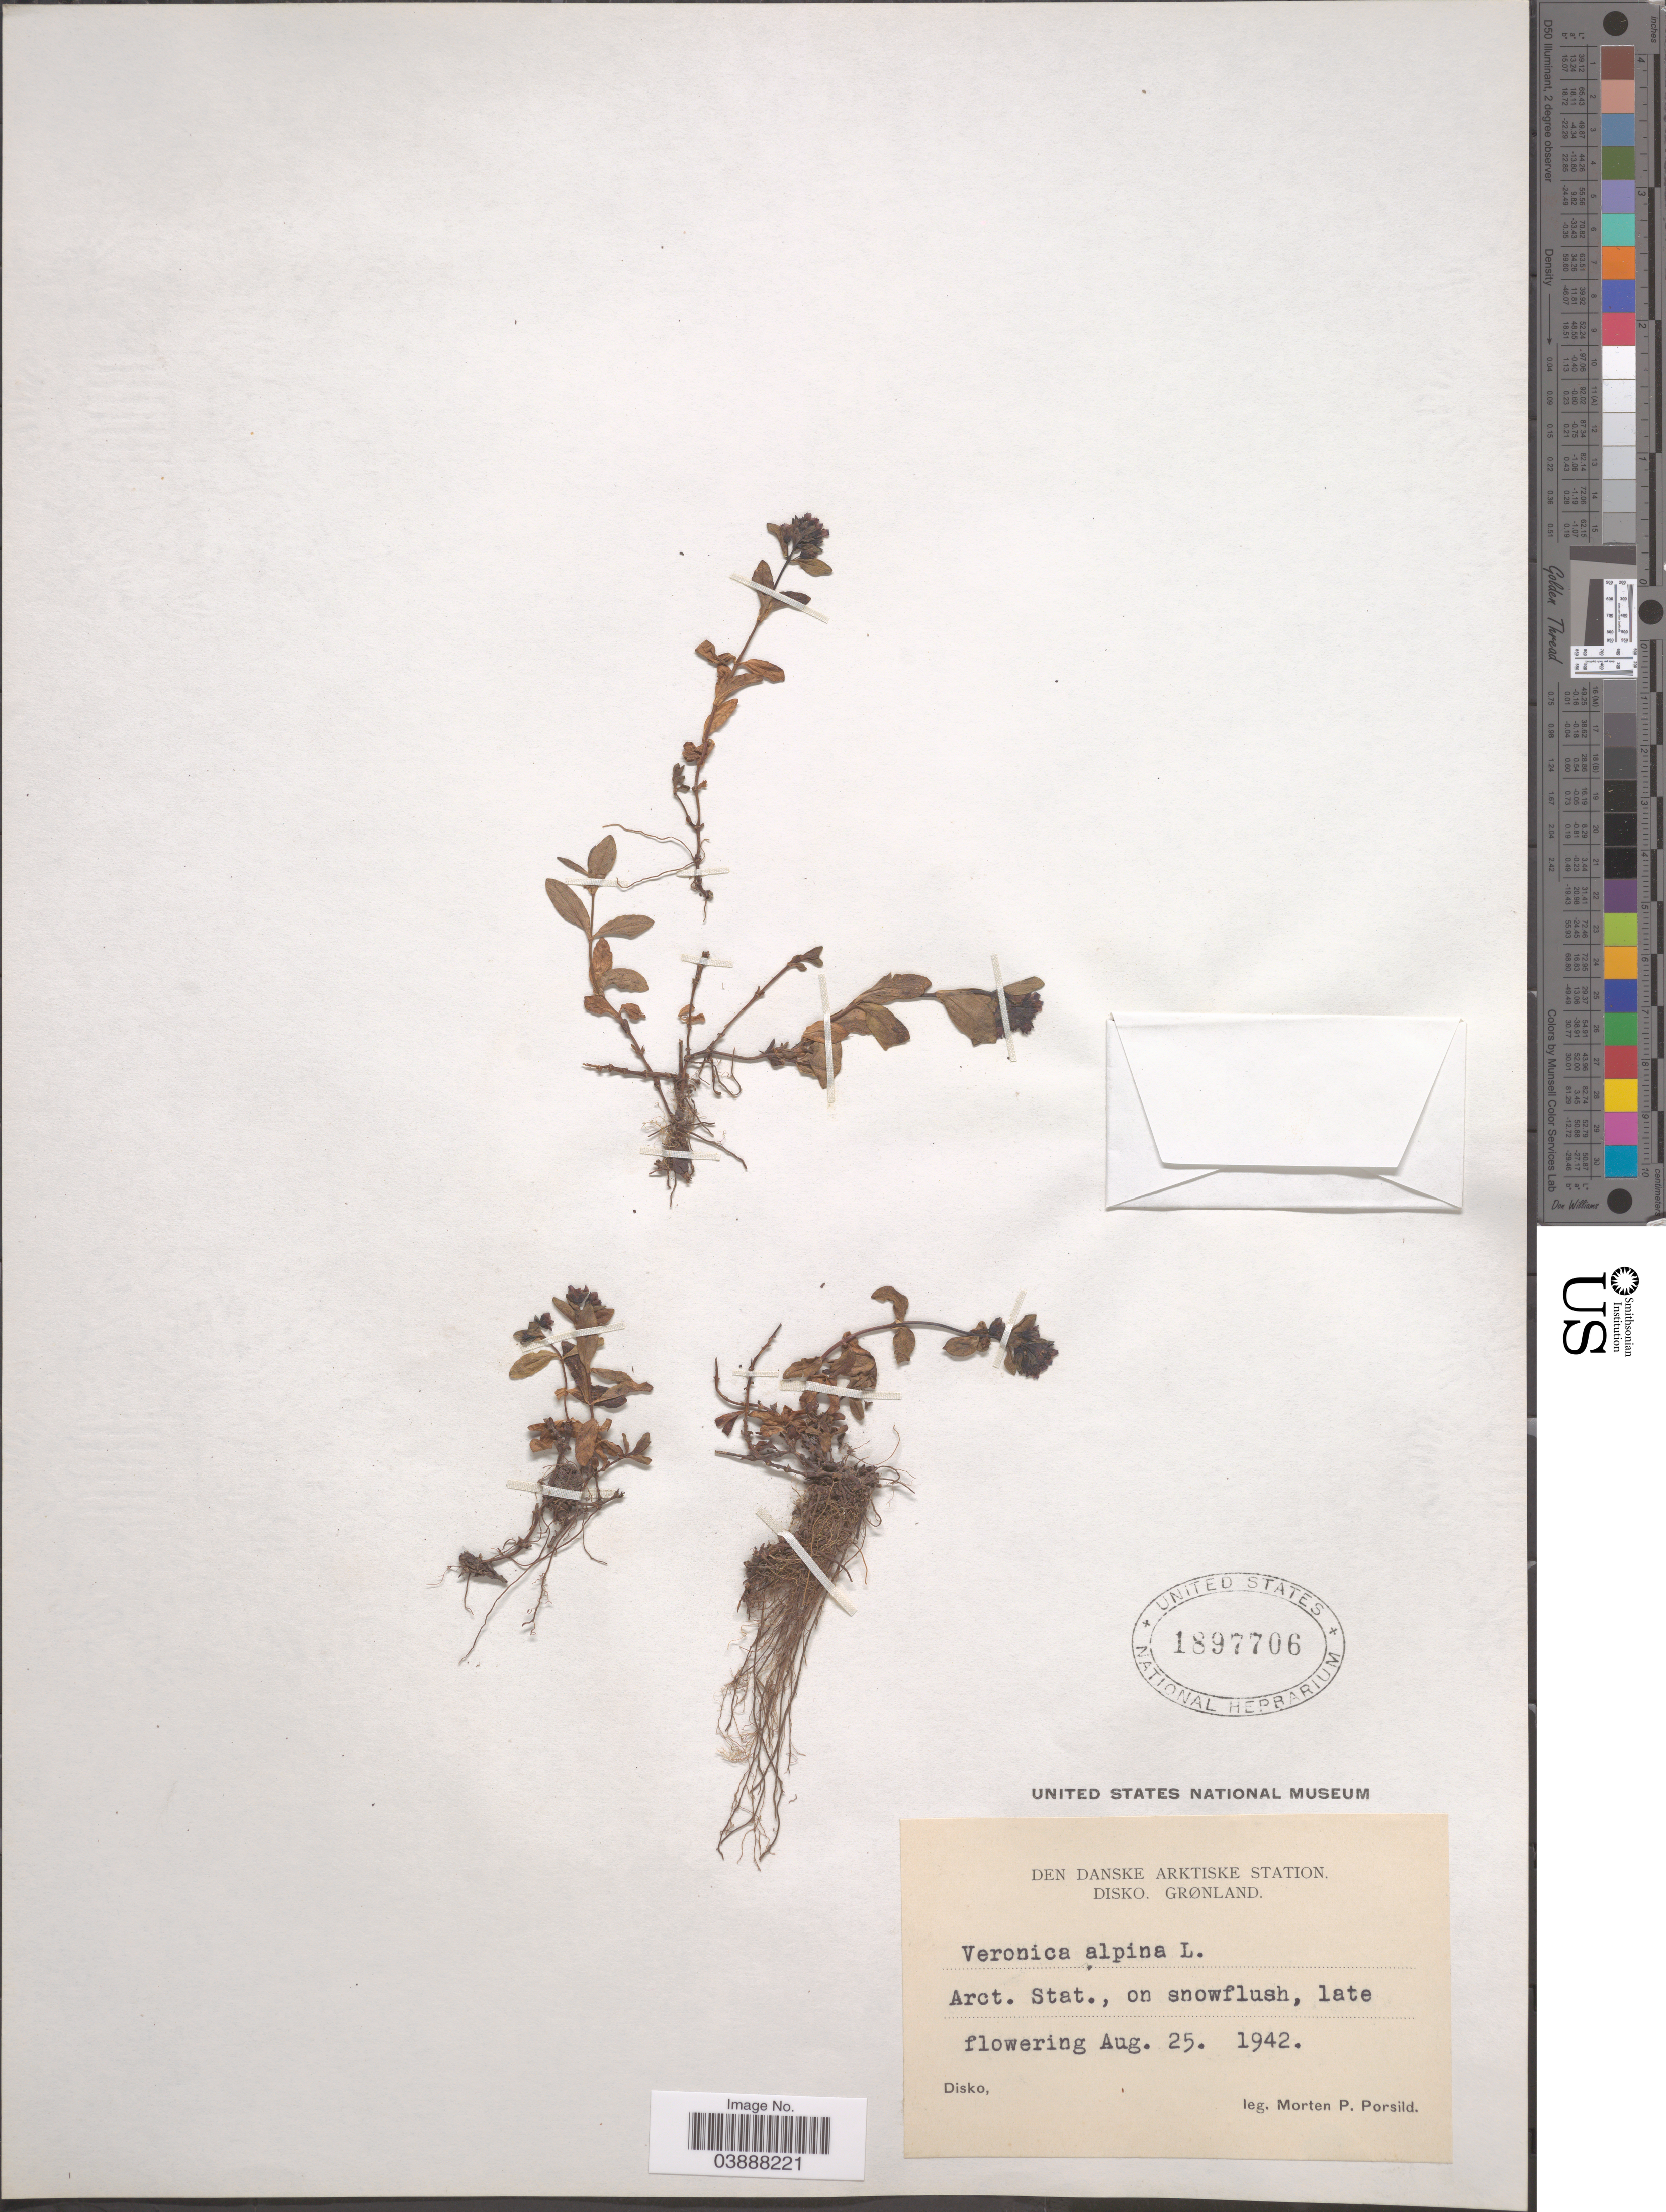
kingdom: Plantae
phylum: Tracheophyta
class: Magnoliopsida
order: Lamiales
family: Plantaginaceae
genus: Veronica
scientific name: Veronica wormskjoldii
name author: Roem. & Schult.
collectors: M. P. Porsild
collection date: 1942-08-25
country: Greenland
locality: Den Danske Arktiske Station. Disko. Grønland. Arct. Stat., on snowflush.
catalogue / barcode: US 1897706